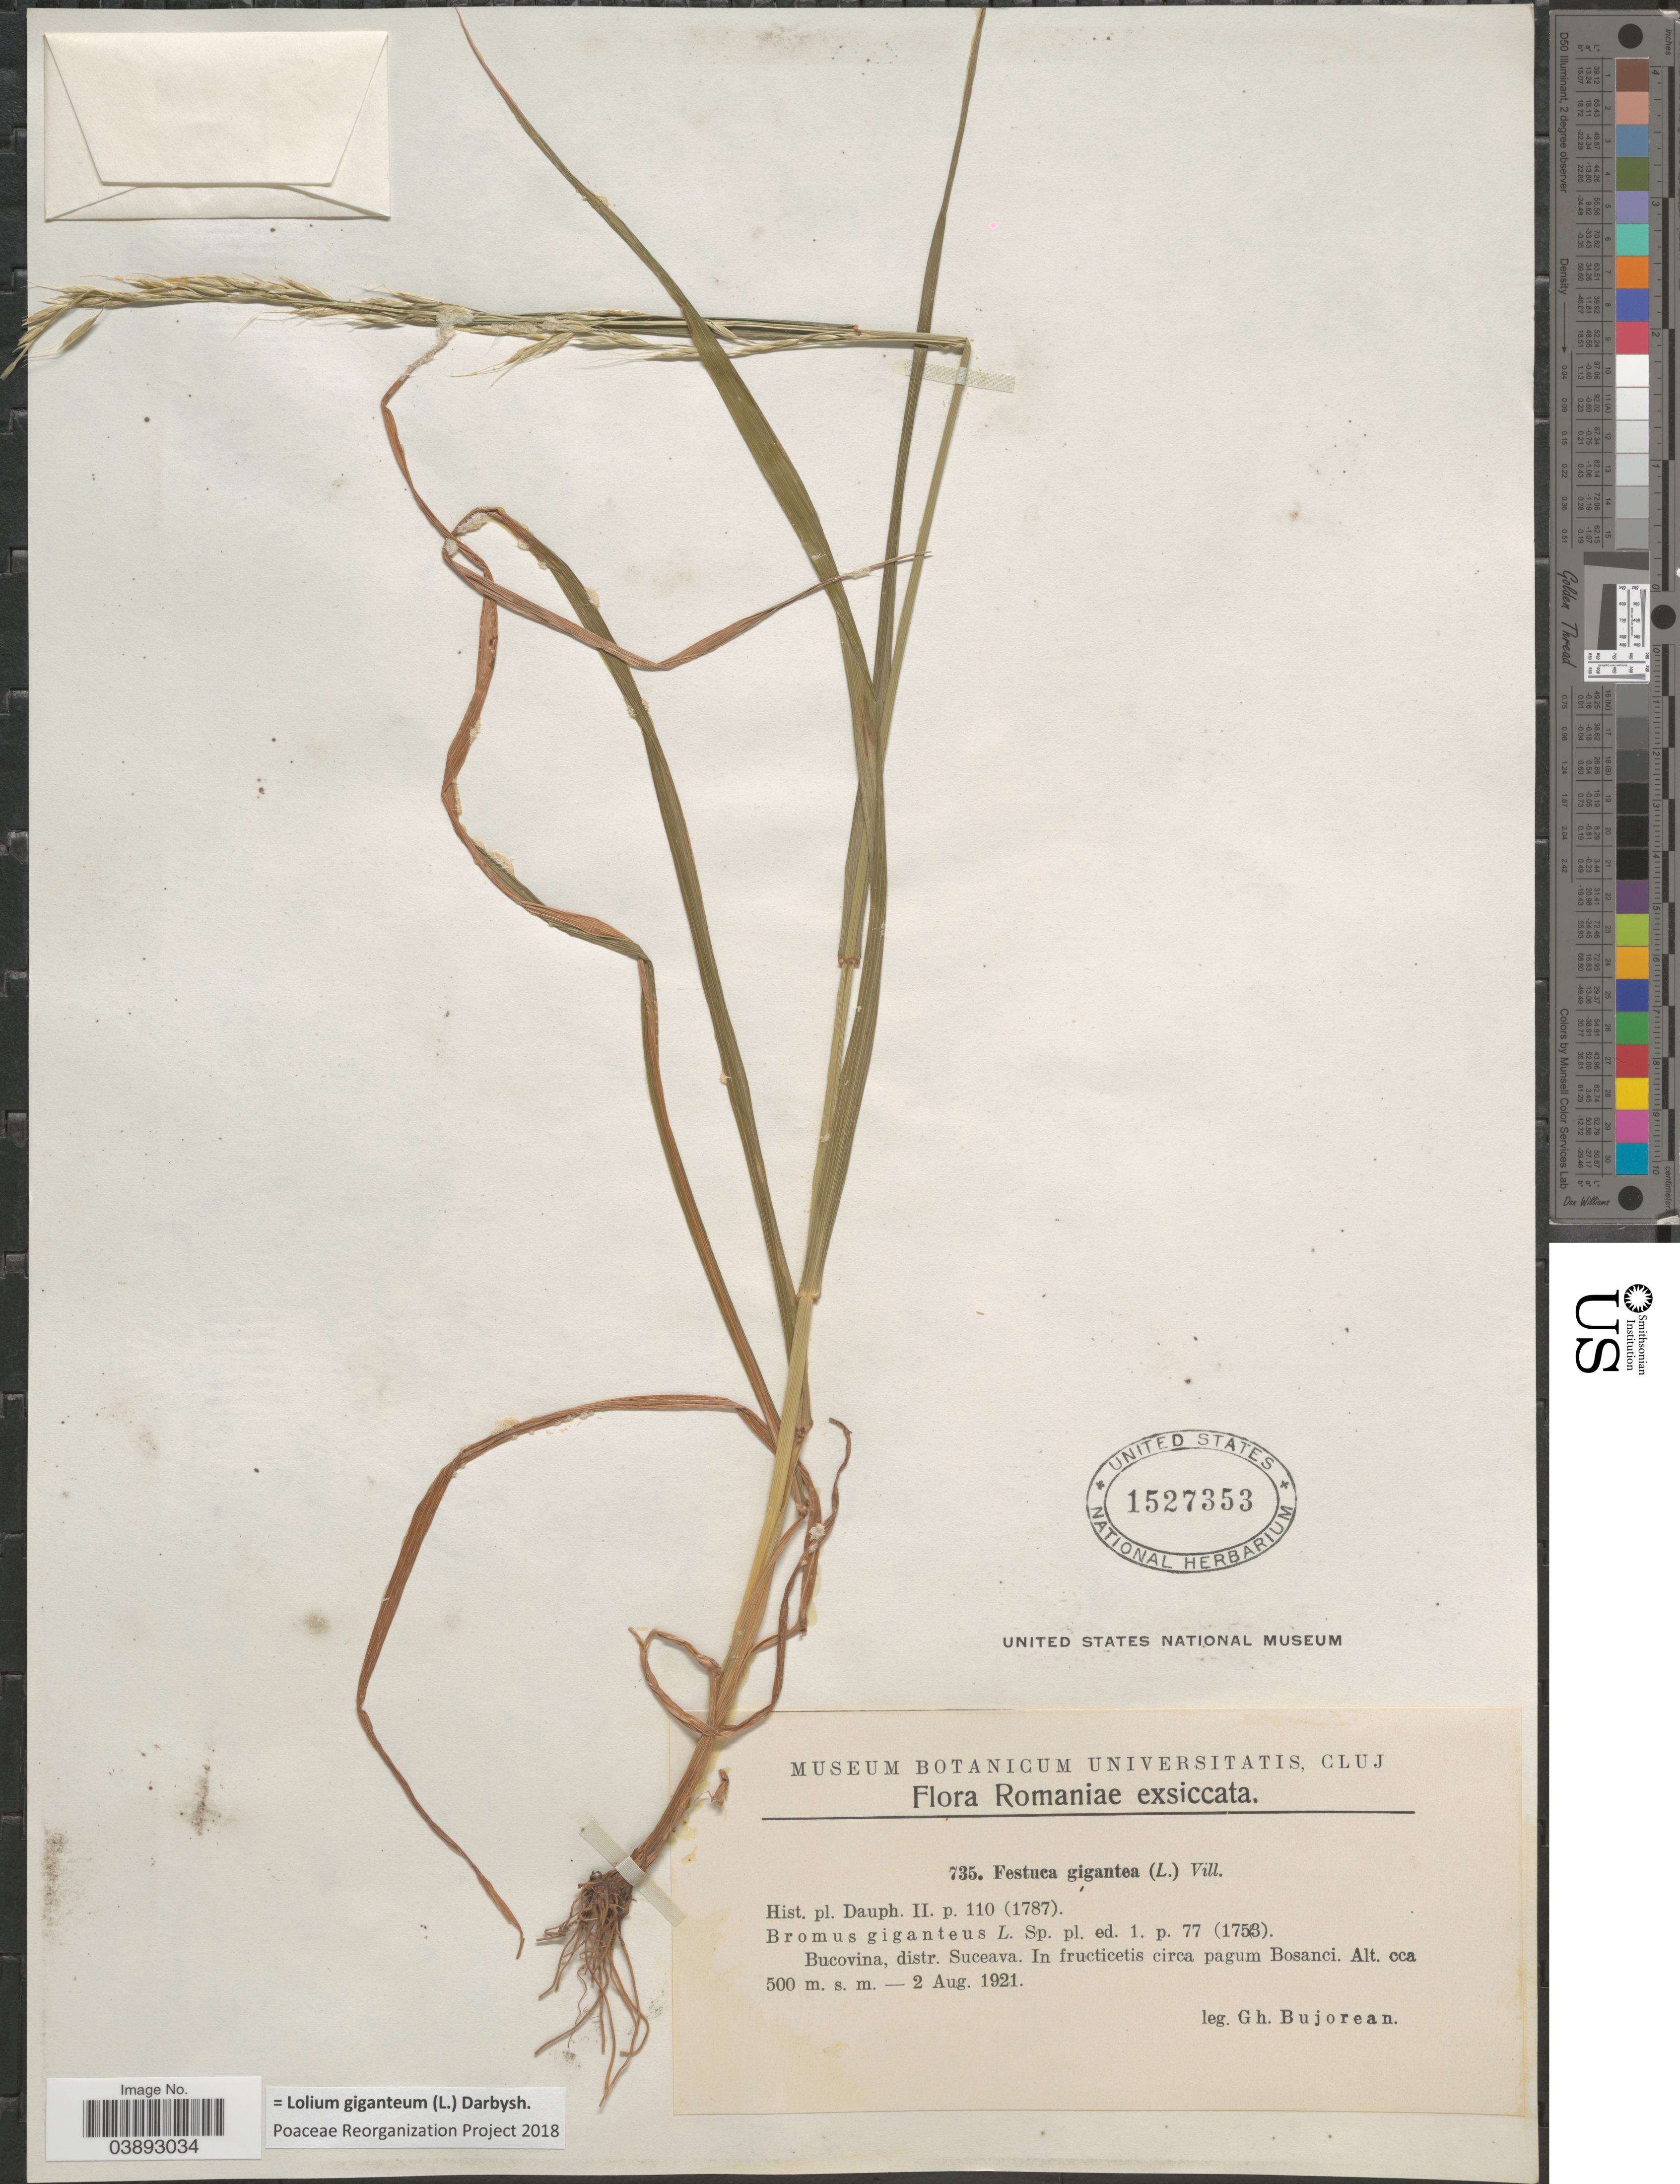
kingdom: Plantae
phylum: Tracheophyta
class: Liliopsida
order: Poales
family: Poaceae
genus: Lolium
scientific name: Lolium giganteum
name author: (L.) Darbysh.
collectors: G. Bujorean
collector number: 735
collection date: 1921-08-02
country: Romania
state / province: Suceava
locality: Romaniae. Bucovina, distr. Suceava. In fruticetis circa pagum Bosanci.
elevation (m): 500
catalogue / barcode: US 1527353